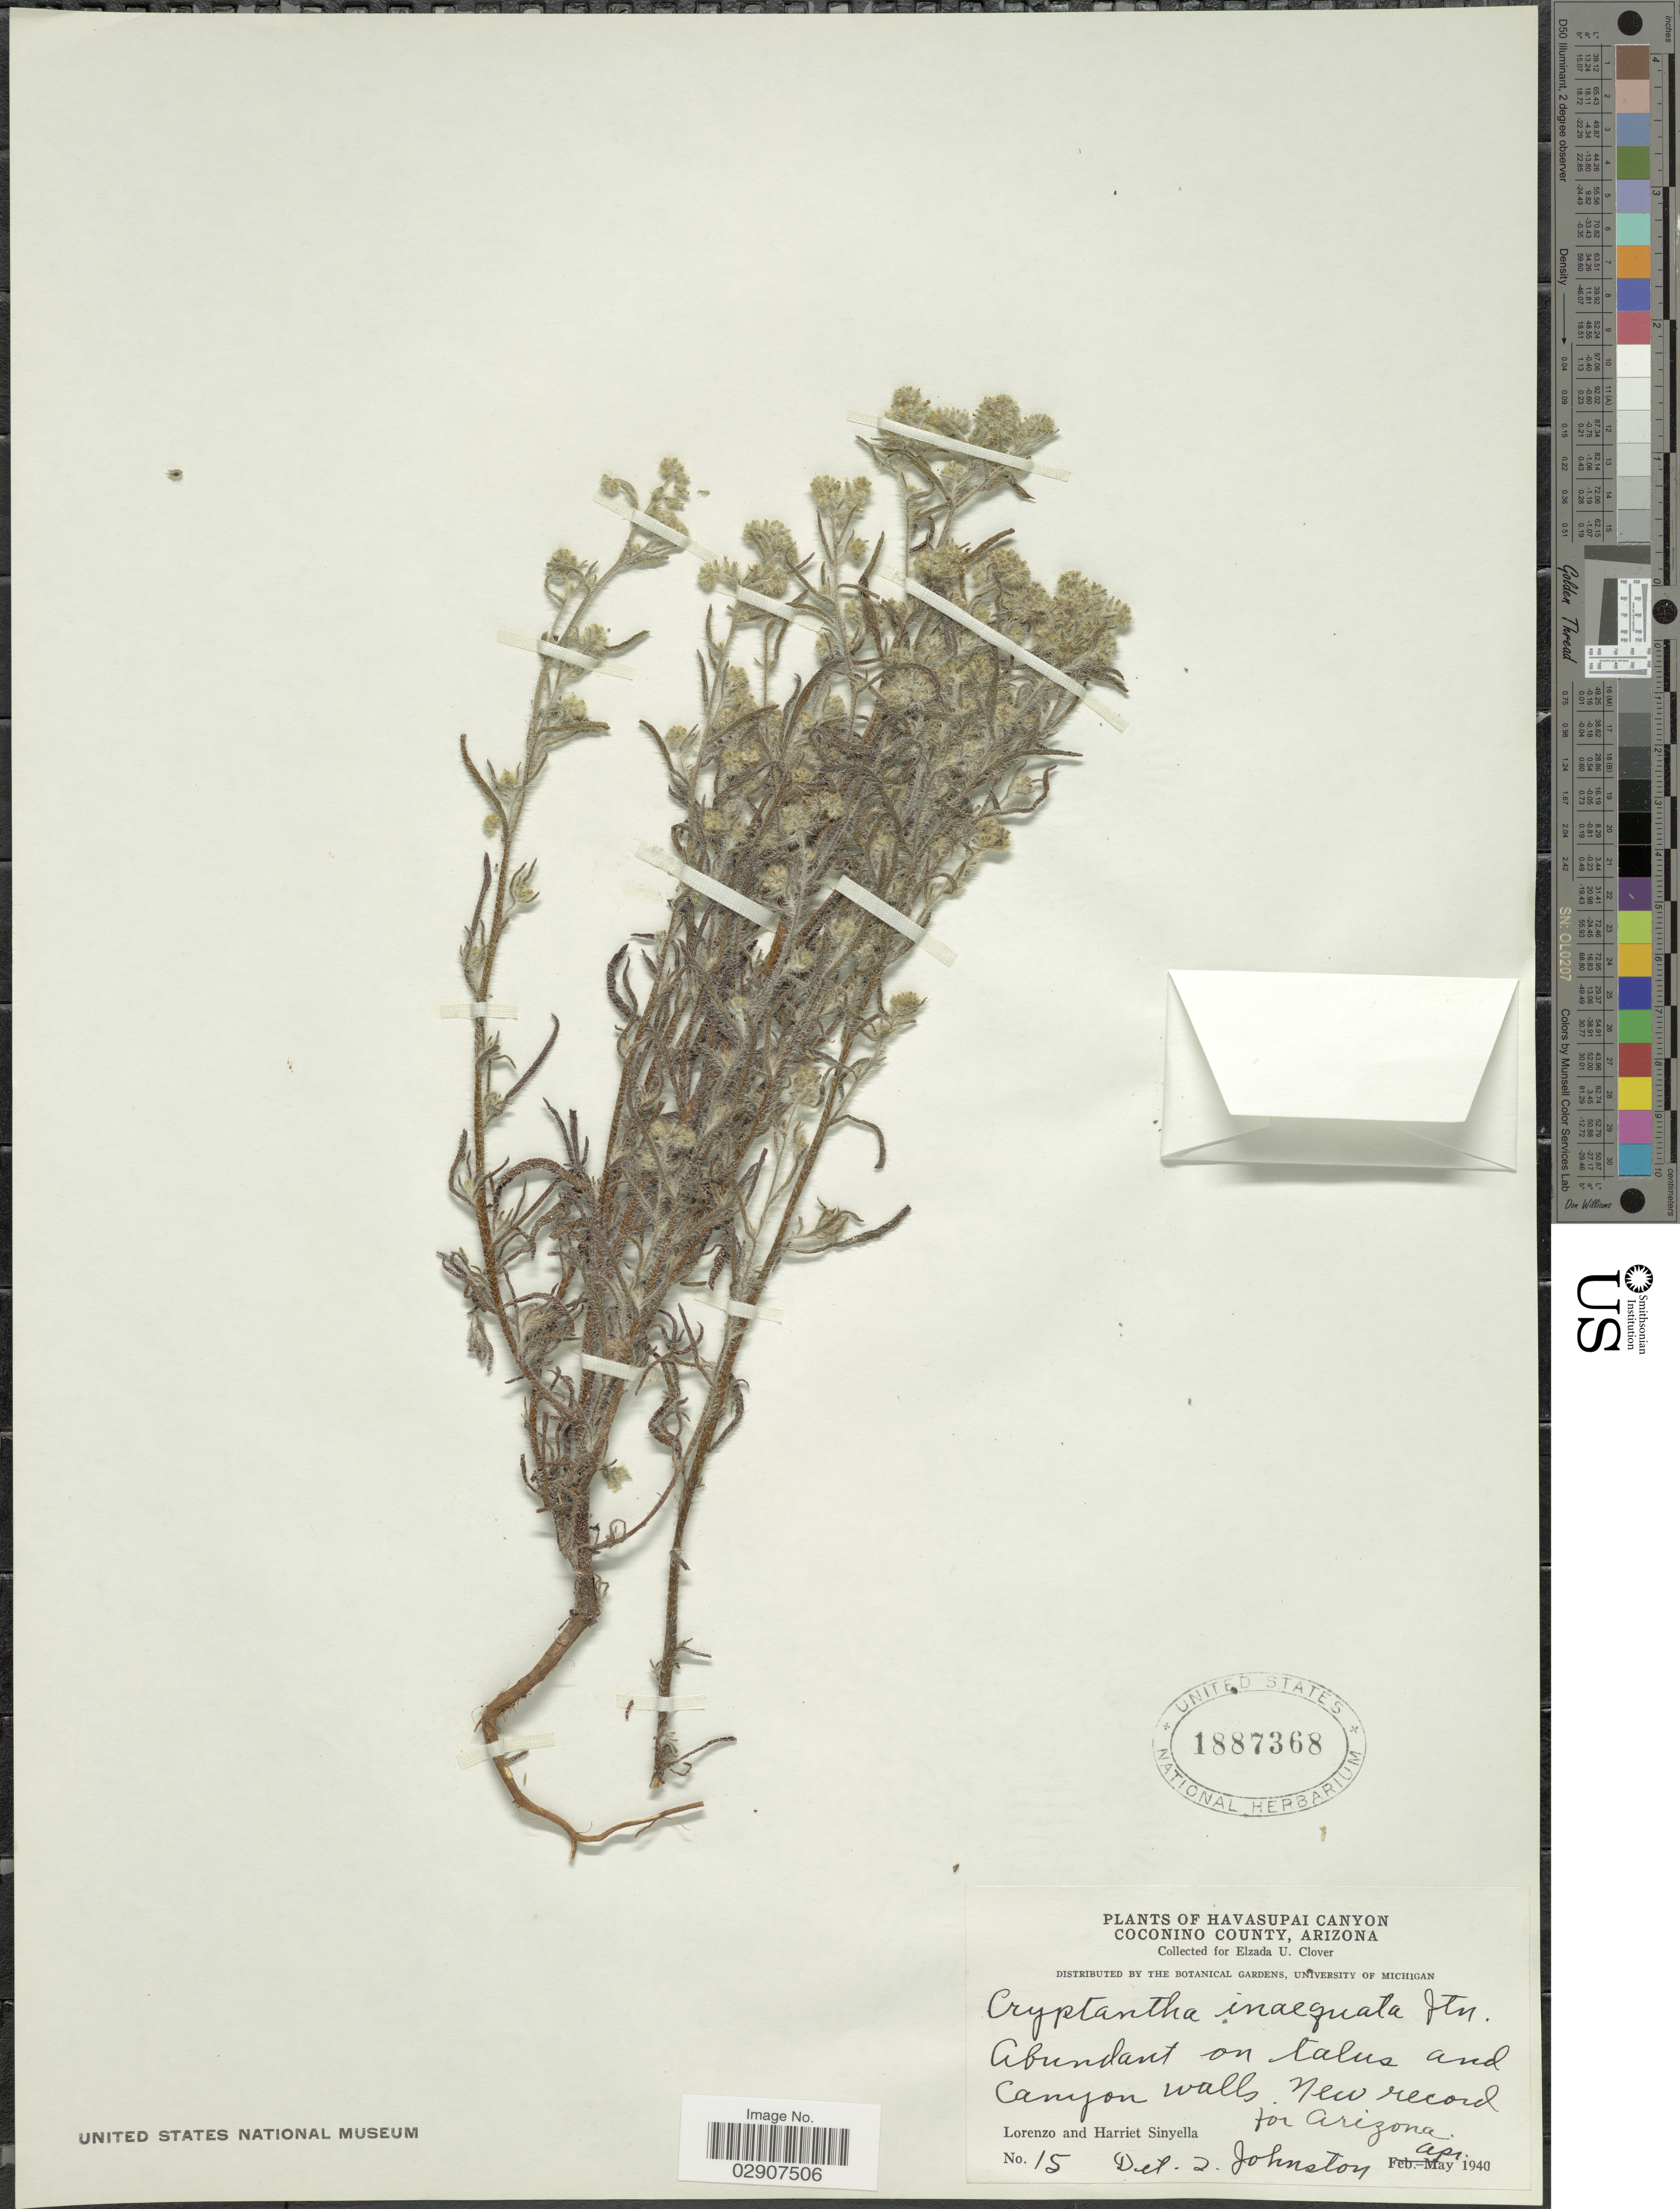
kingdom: Plantae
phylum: Tracheophyta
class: Magnoliopsida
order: Boraginales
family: Boraginaceae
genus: Cryptantha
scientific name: Cryptantha inaequata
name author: I.M. Johnst.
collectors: L. Sinyella & H. Sinyella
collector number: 15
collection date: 1940-04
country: United States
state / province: Arizona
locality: Havasupai Canyon, Coconino County.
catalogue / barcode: US 1887368